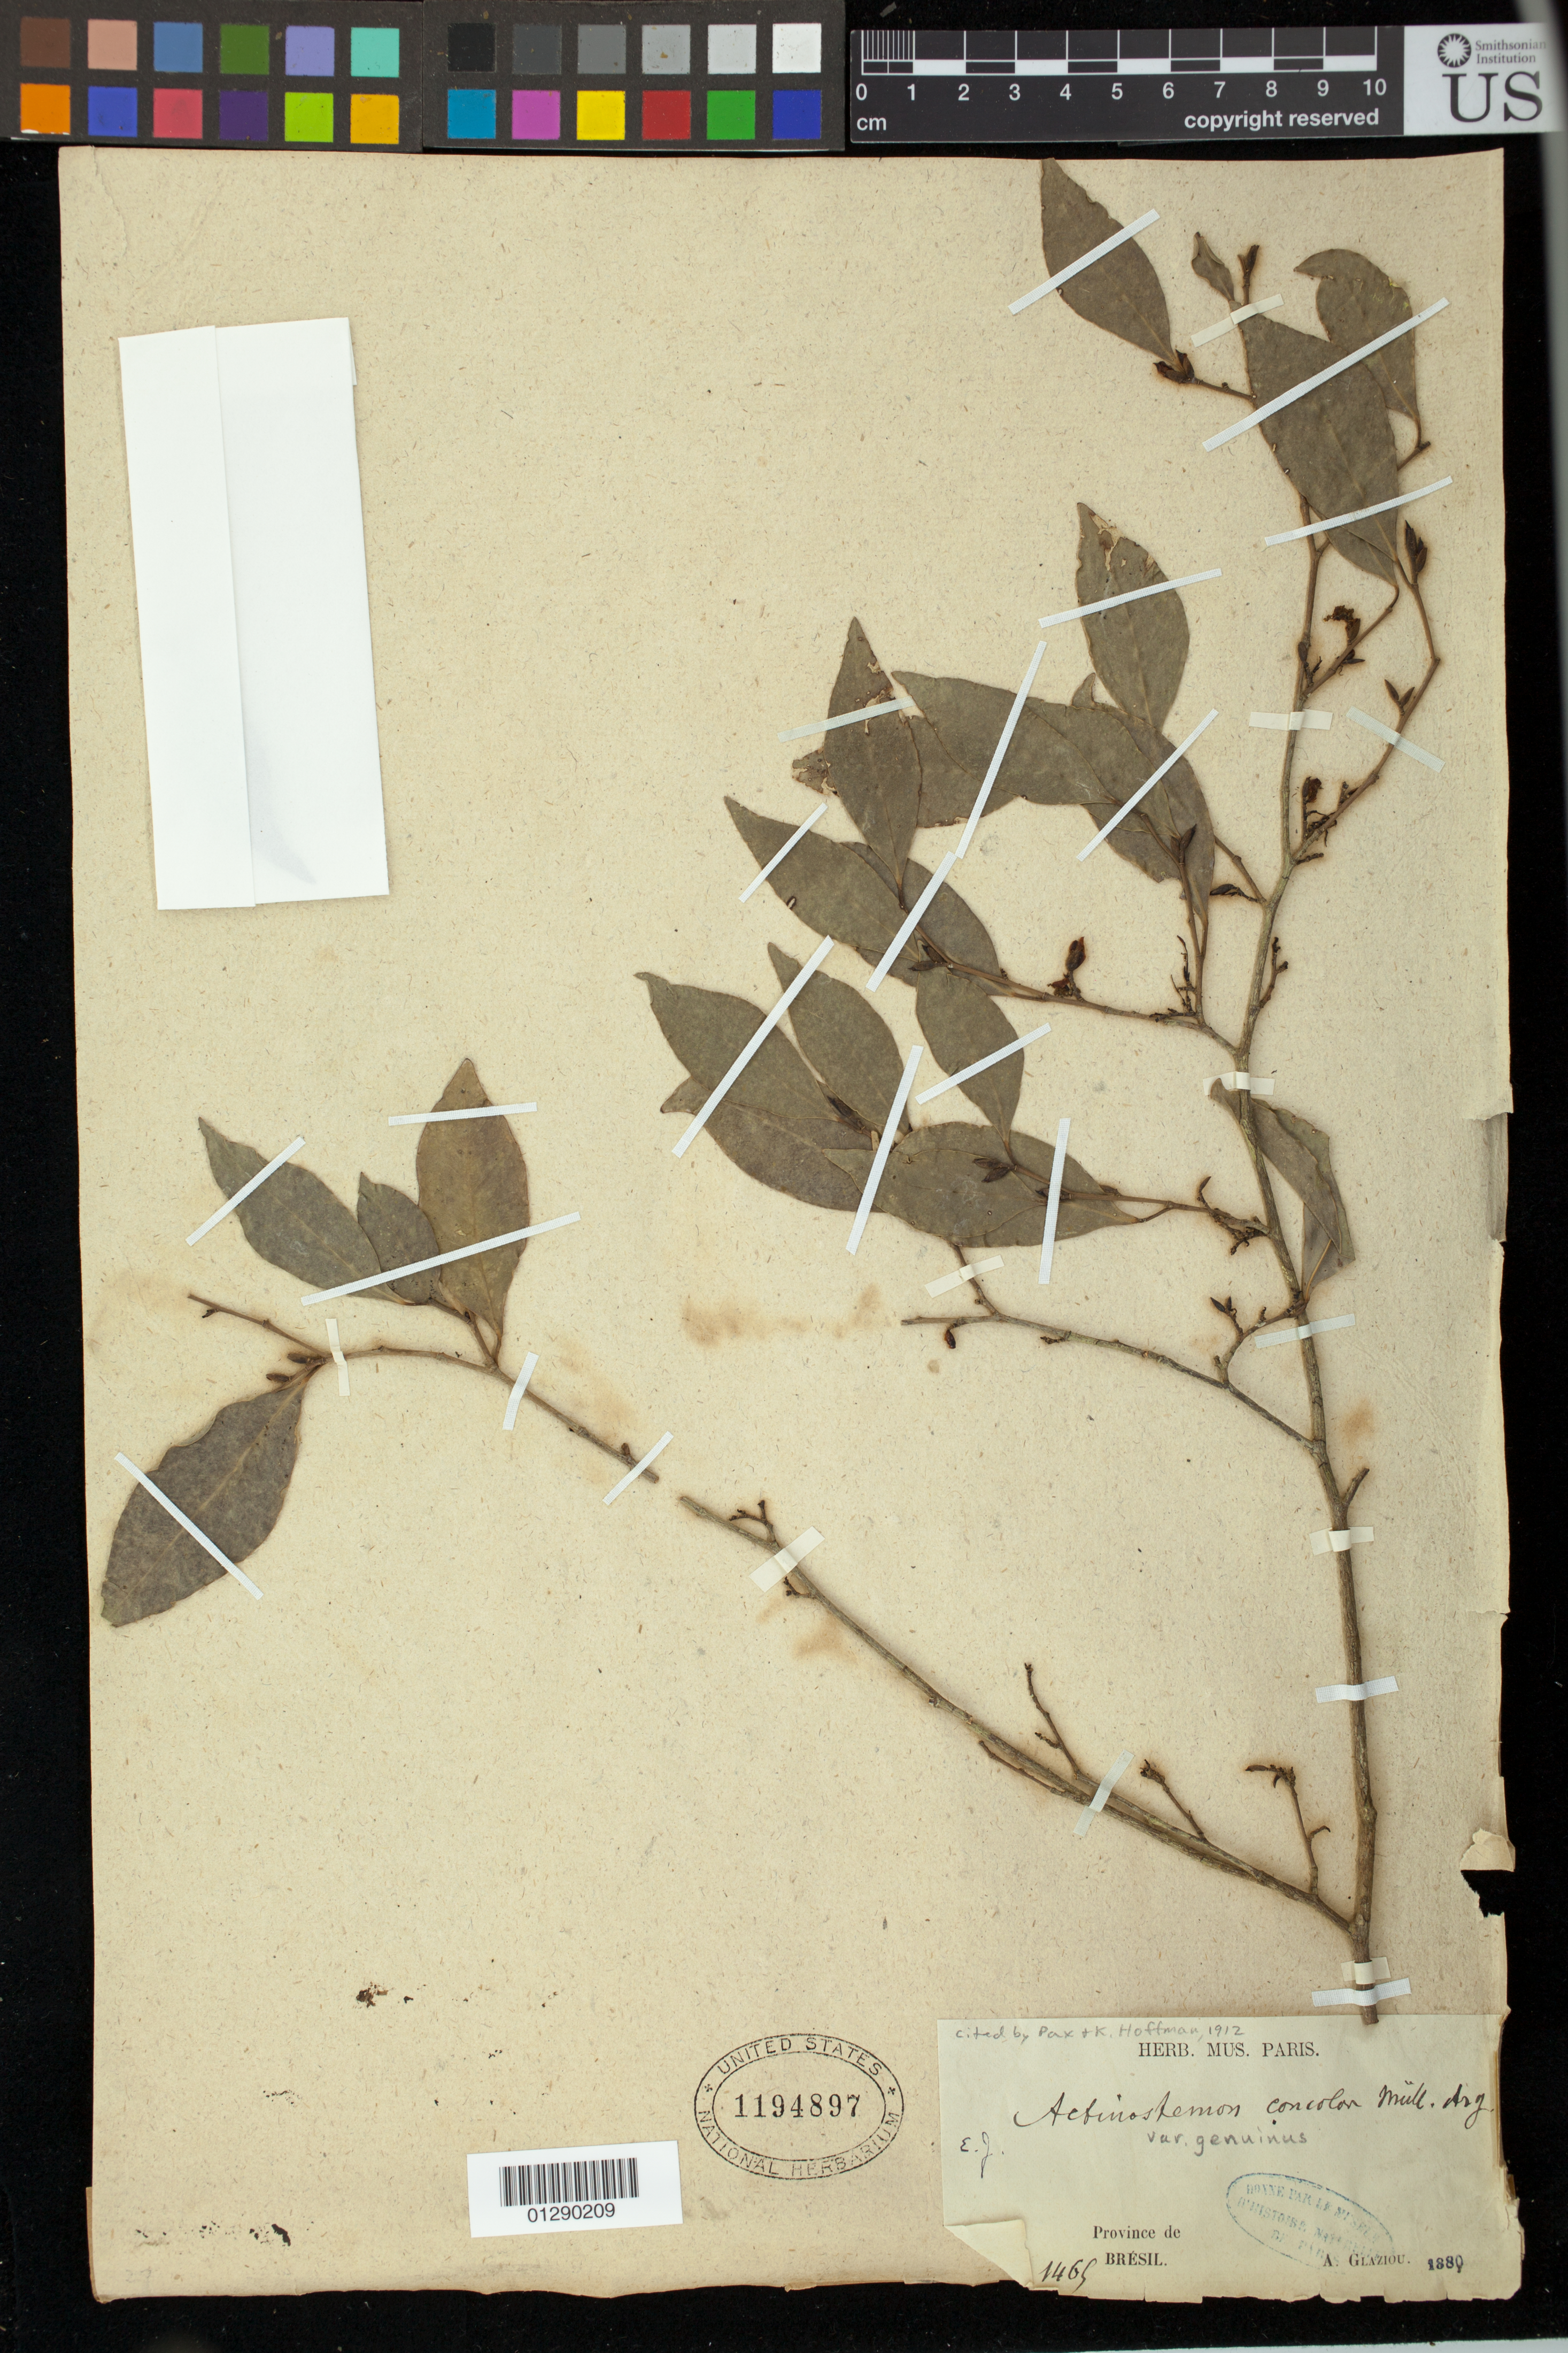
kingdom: Plantae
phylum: Tracheophyta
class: Magnoliopsida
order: Malpighiales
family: Euphorbiaceae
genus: Actinostemon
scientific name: Actinostemon concolor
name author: (Spreng.) Müll. Arg.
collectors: A. Glaziou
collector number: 1465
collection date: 1880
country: Brazil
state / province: Distrito Federal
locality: Province of Bresil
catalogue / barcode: US 1194897